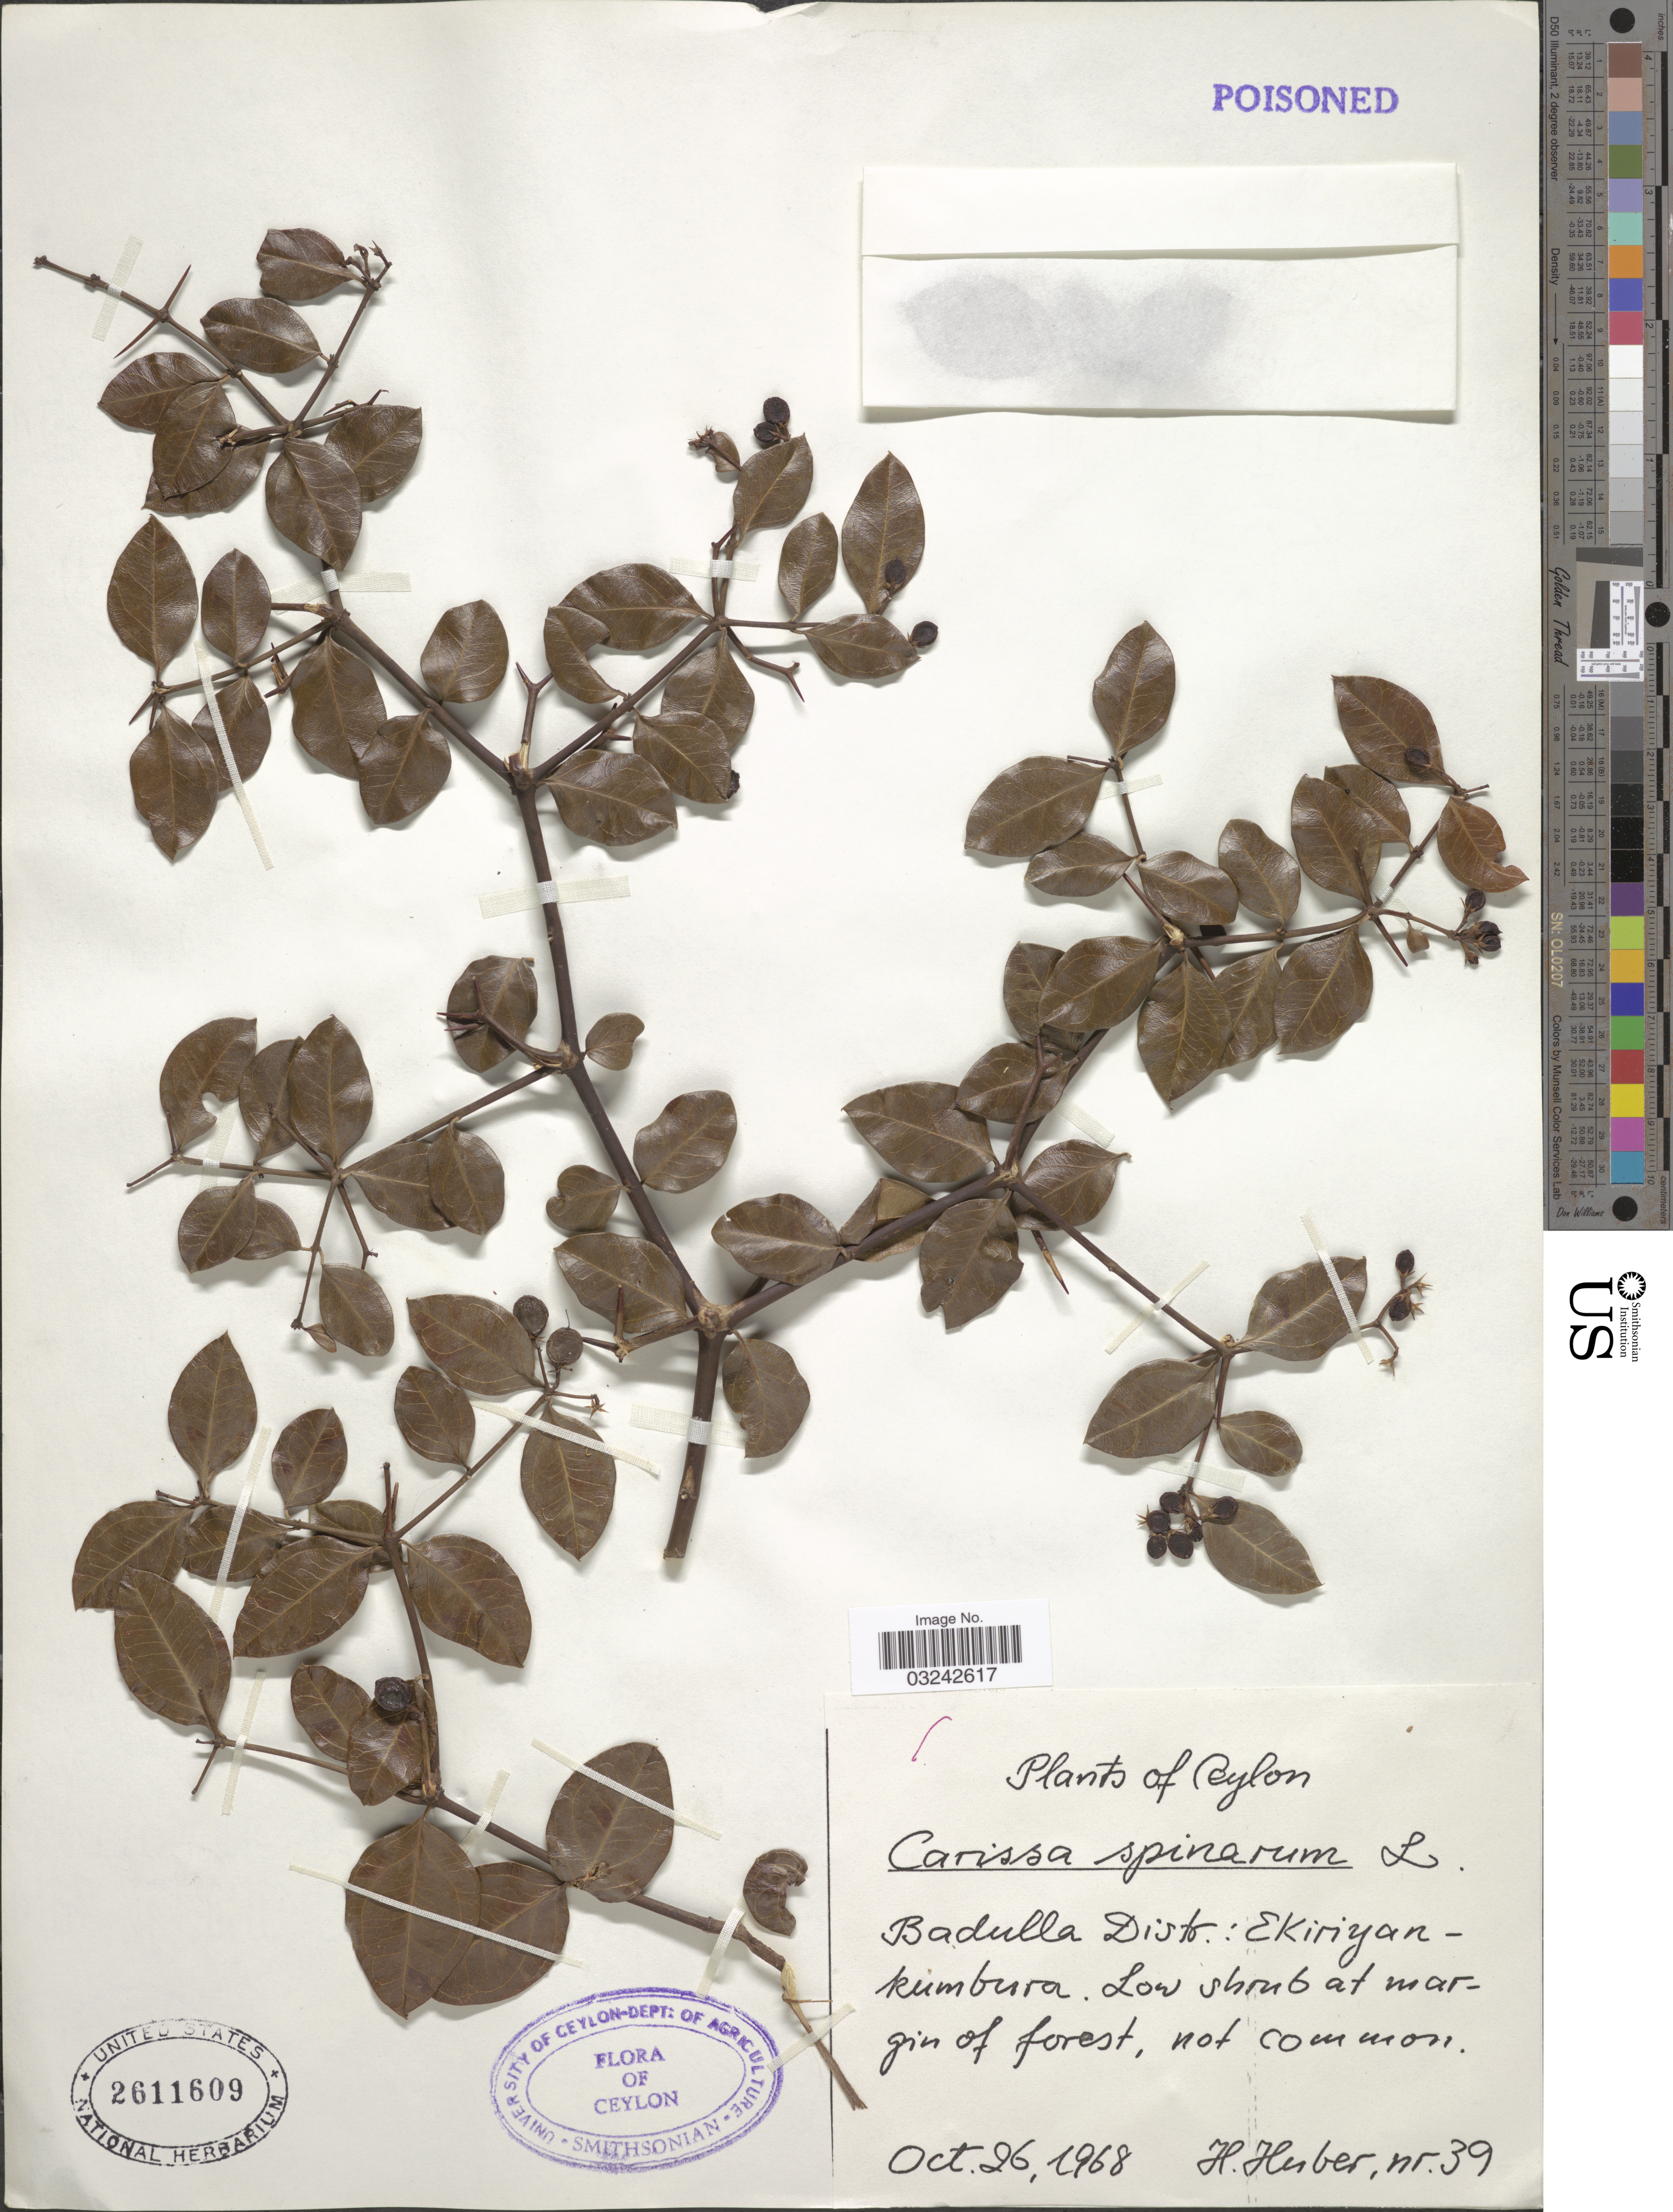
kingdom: Plantae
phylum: Tracheophyta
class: Magnoliopsida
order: Gentianales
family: Apocynaceae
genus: Carissa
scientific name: Carissa spinarum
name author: L.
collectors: H. Huber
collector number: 39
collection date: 1968-10-26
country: Sri Lanka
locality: Ceylon. Badulla Distr.: Ekiriyankumbura.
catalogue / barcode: US 2611609